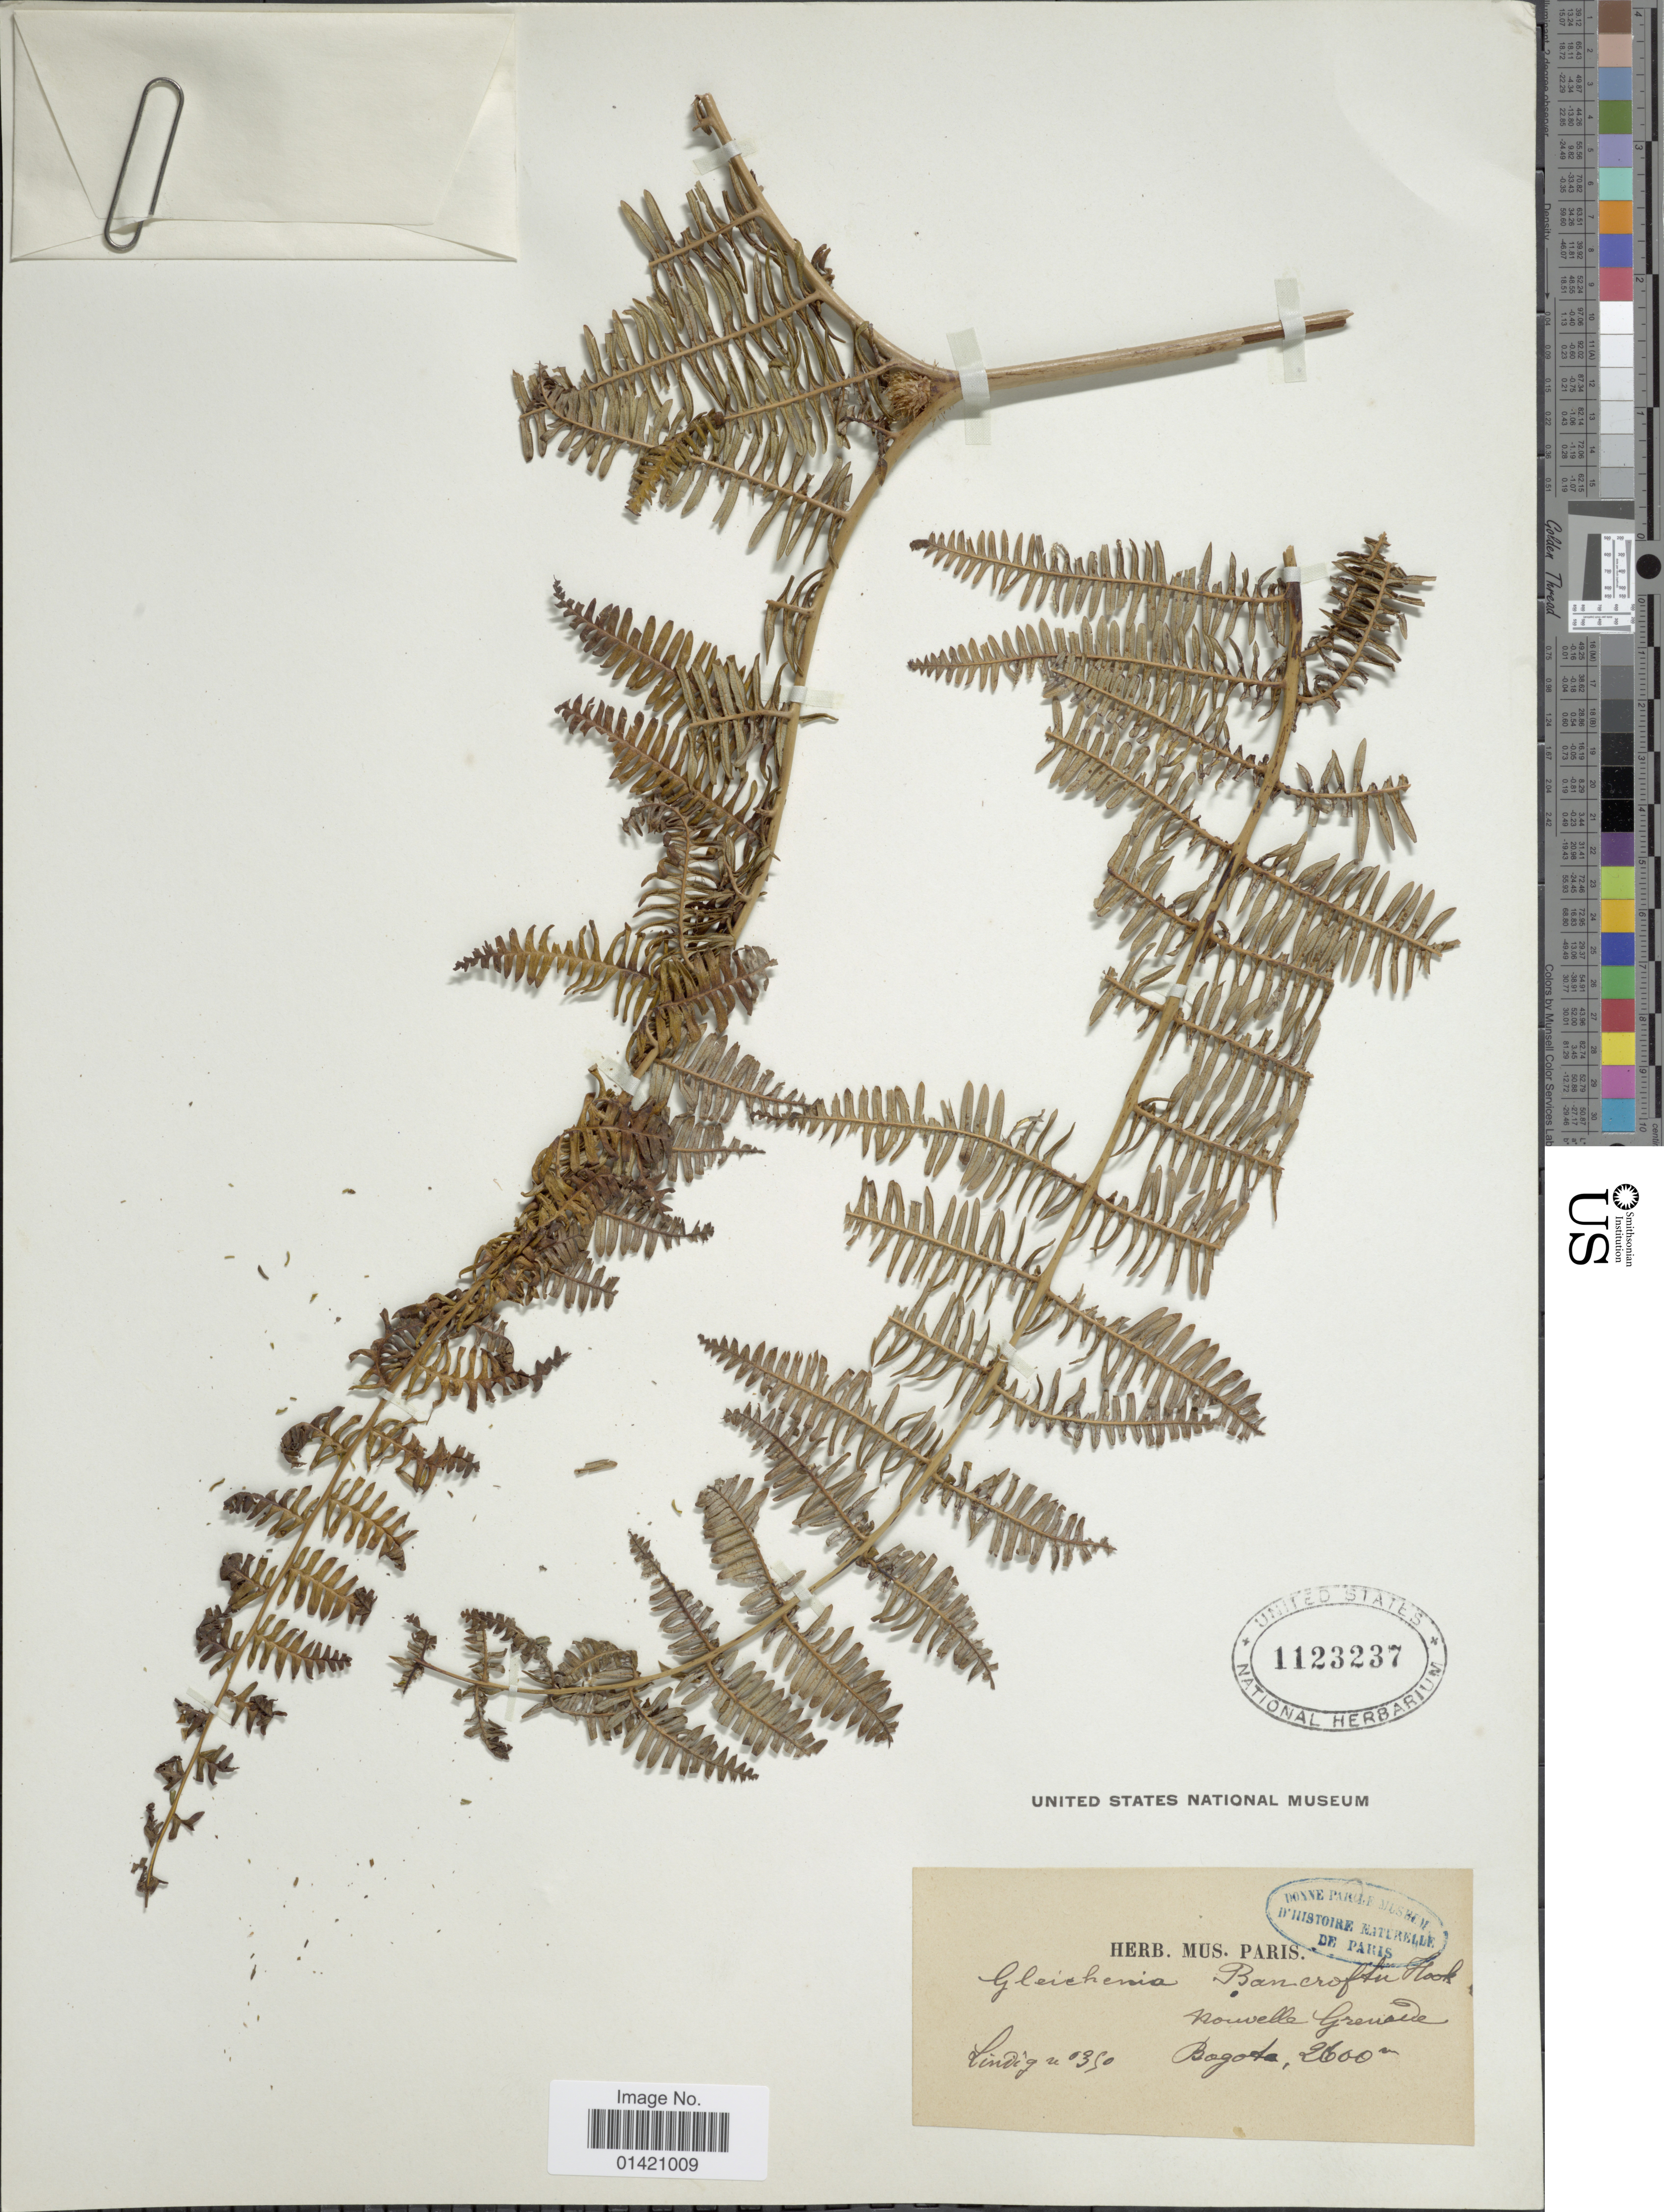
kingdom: Plantae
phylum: Tracheophyta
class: Polypodiopsida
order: Gleicheniales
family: Gleicheniaceae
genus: Diplopterygium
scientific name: Diplopterygium bancroftii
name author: (Hook.) A.R. Sm.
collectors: -. Lindig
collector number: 0350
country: Colombia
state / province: Bogota D.C.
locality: Nouvelle Grenade.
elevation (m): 2600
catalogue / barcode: US 1123237